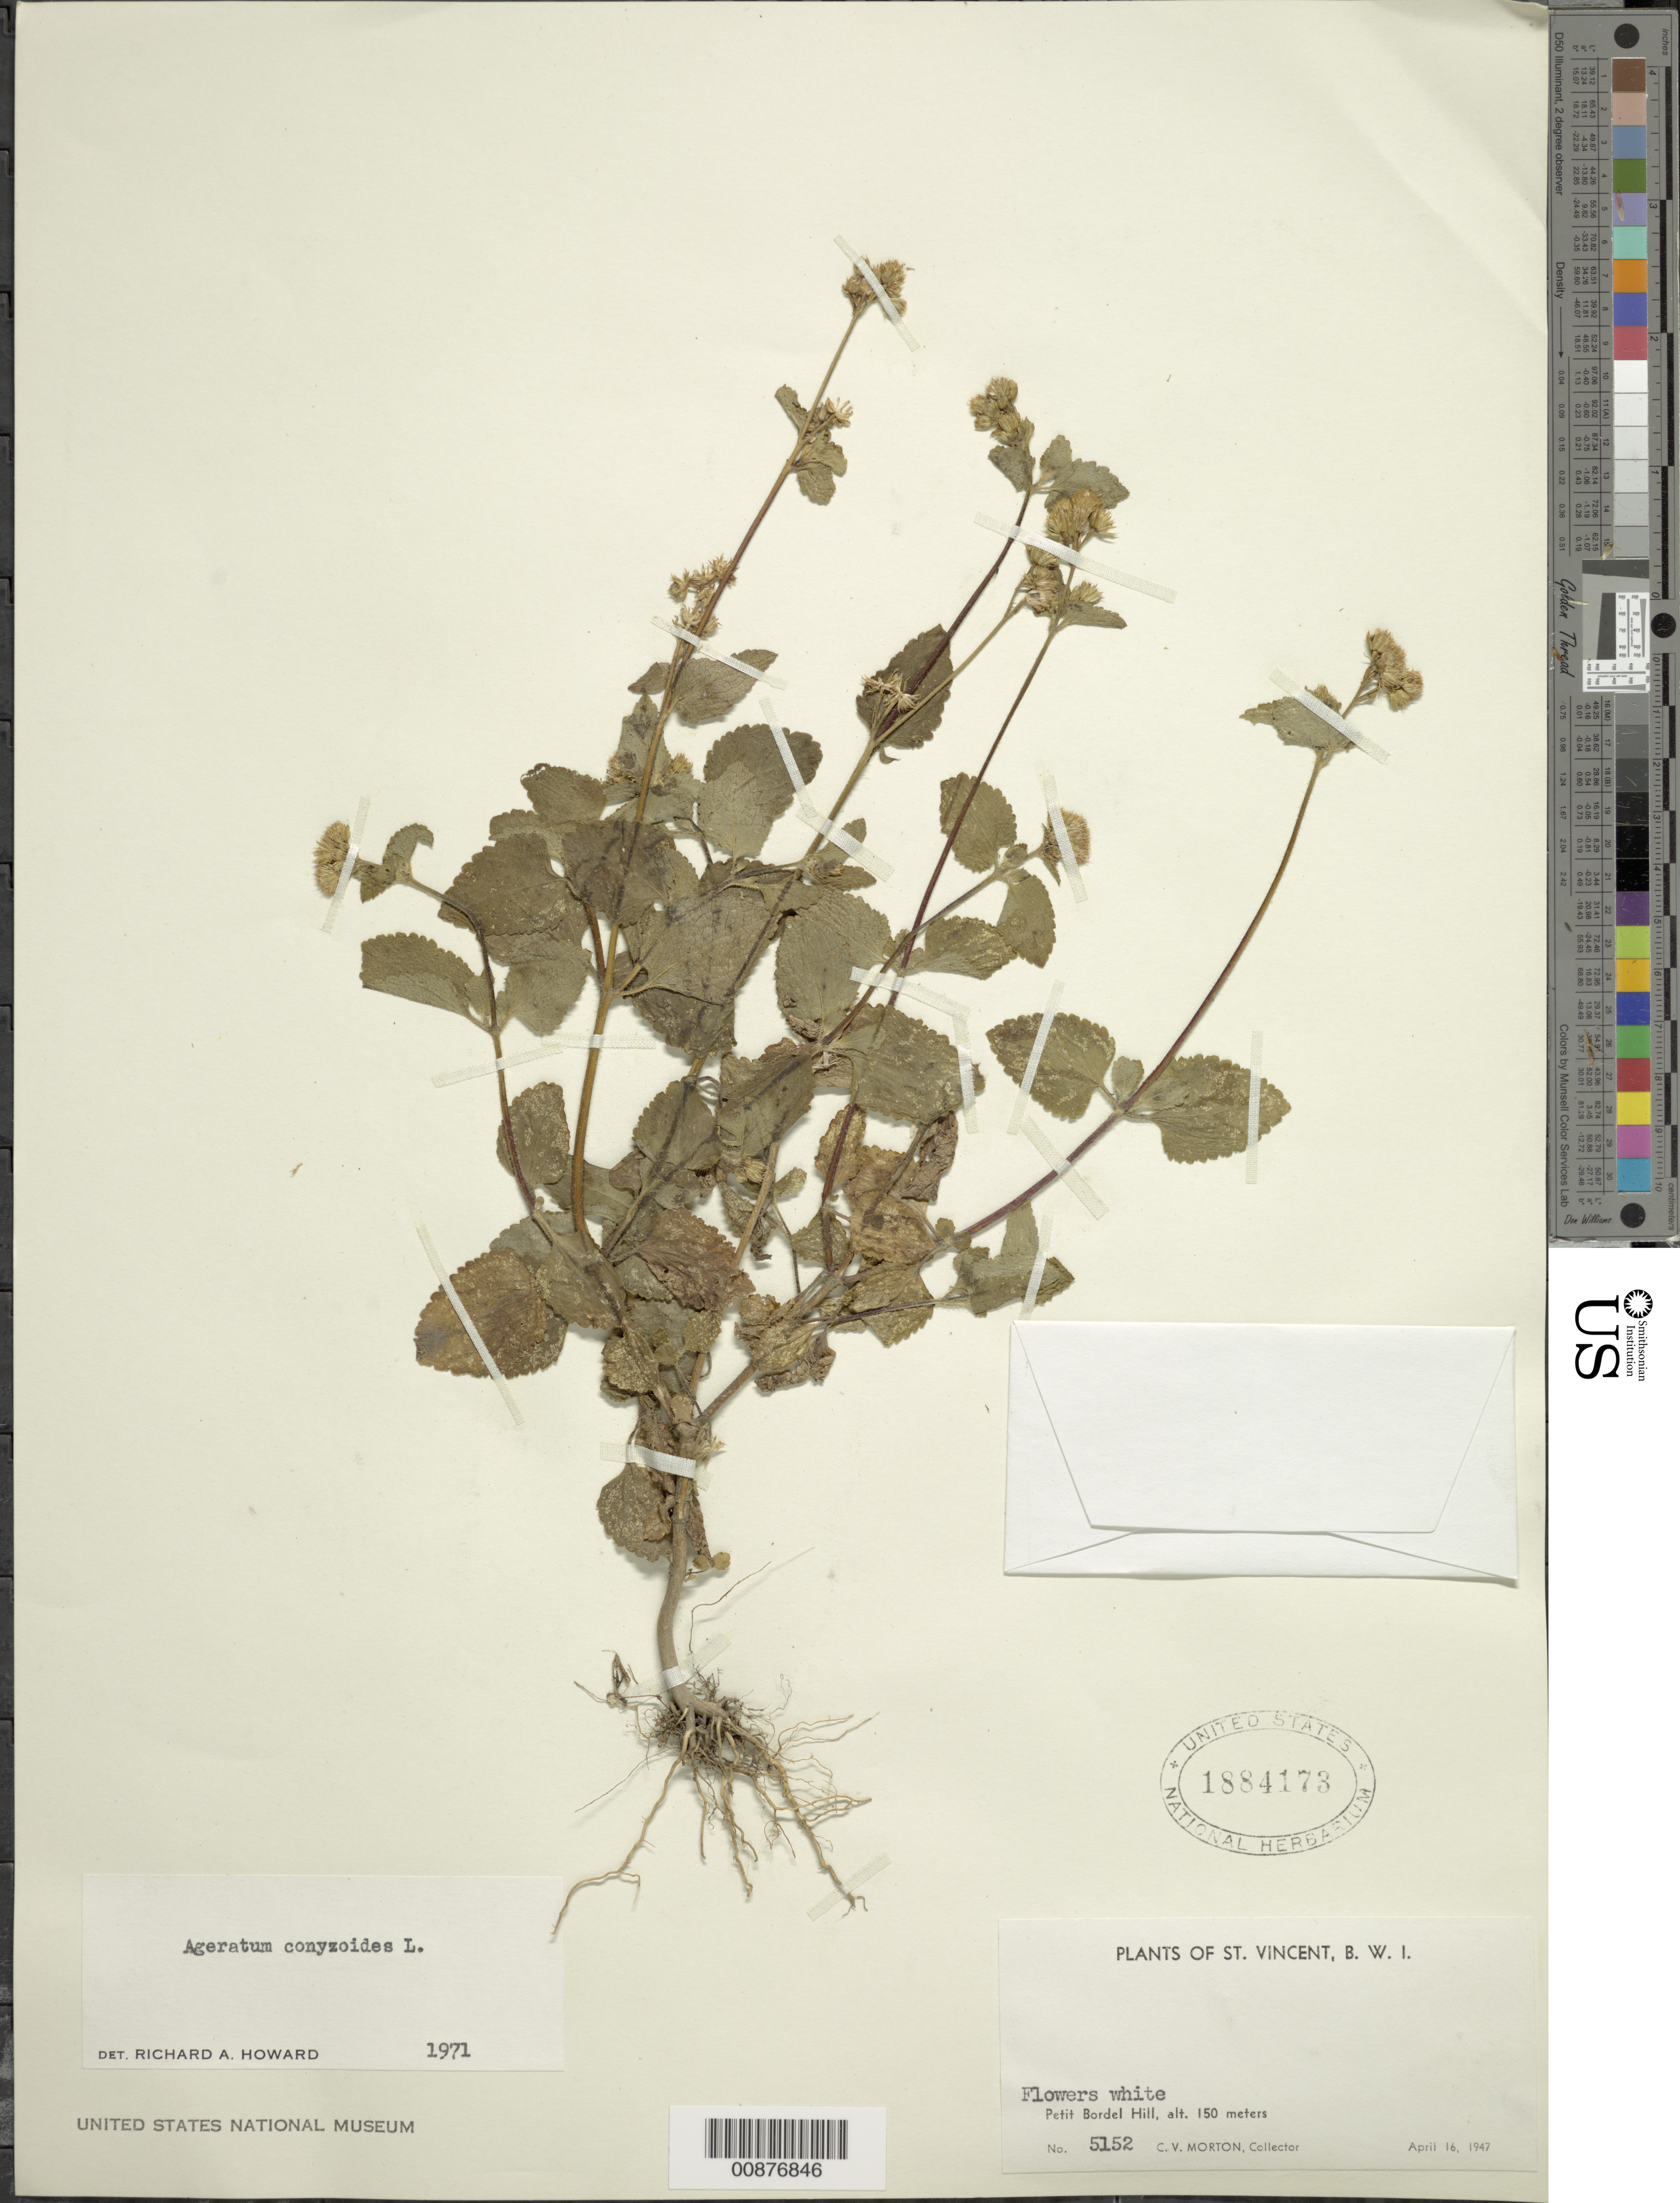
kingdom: Plantae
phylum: Tracheophyta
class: Magnoliopsida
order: Asterales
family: Asteraceae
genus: Ageratum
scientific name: Ageratum conyzoides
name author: L.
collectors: C. V. Morton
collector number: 5152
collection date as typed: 16 Apr 1947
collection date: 1947-04-16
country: St. Vincent - Grenadines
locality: Petit Bordel Hill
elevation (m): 150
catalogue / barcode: US 1884173